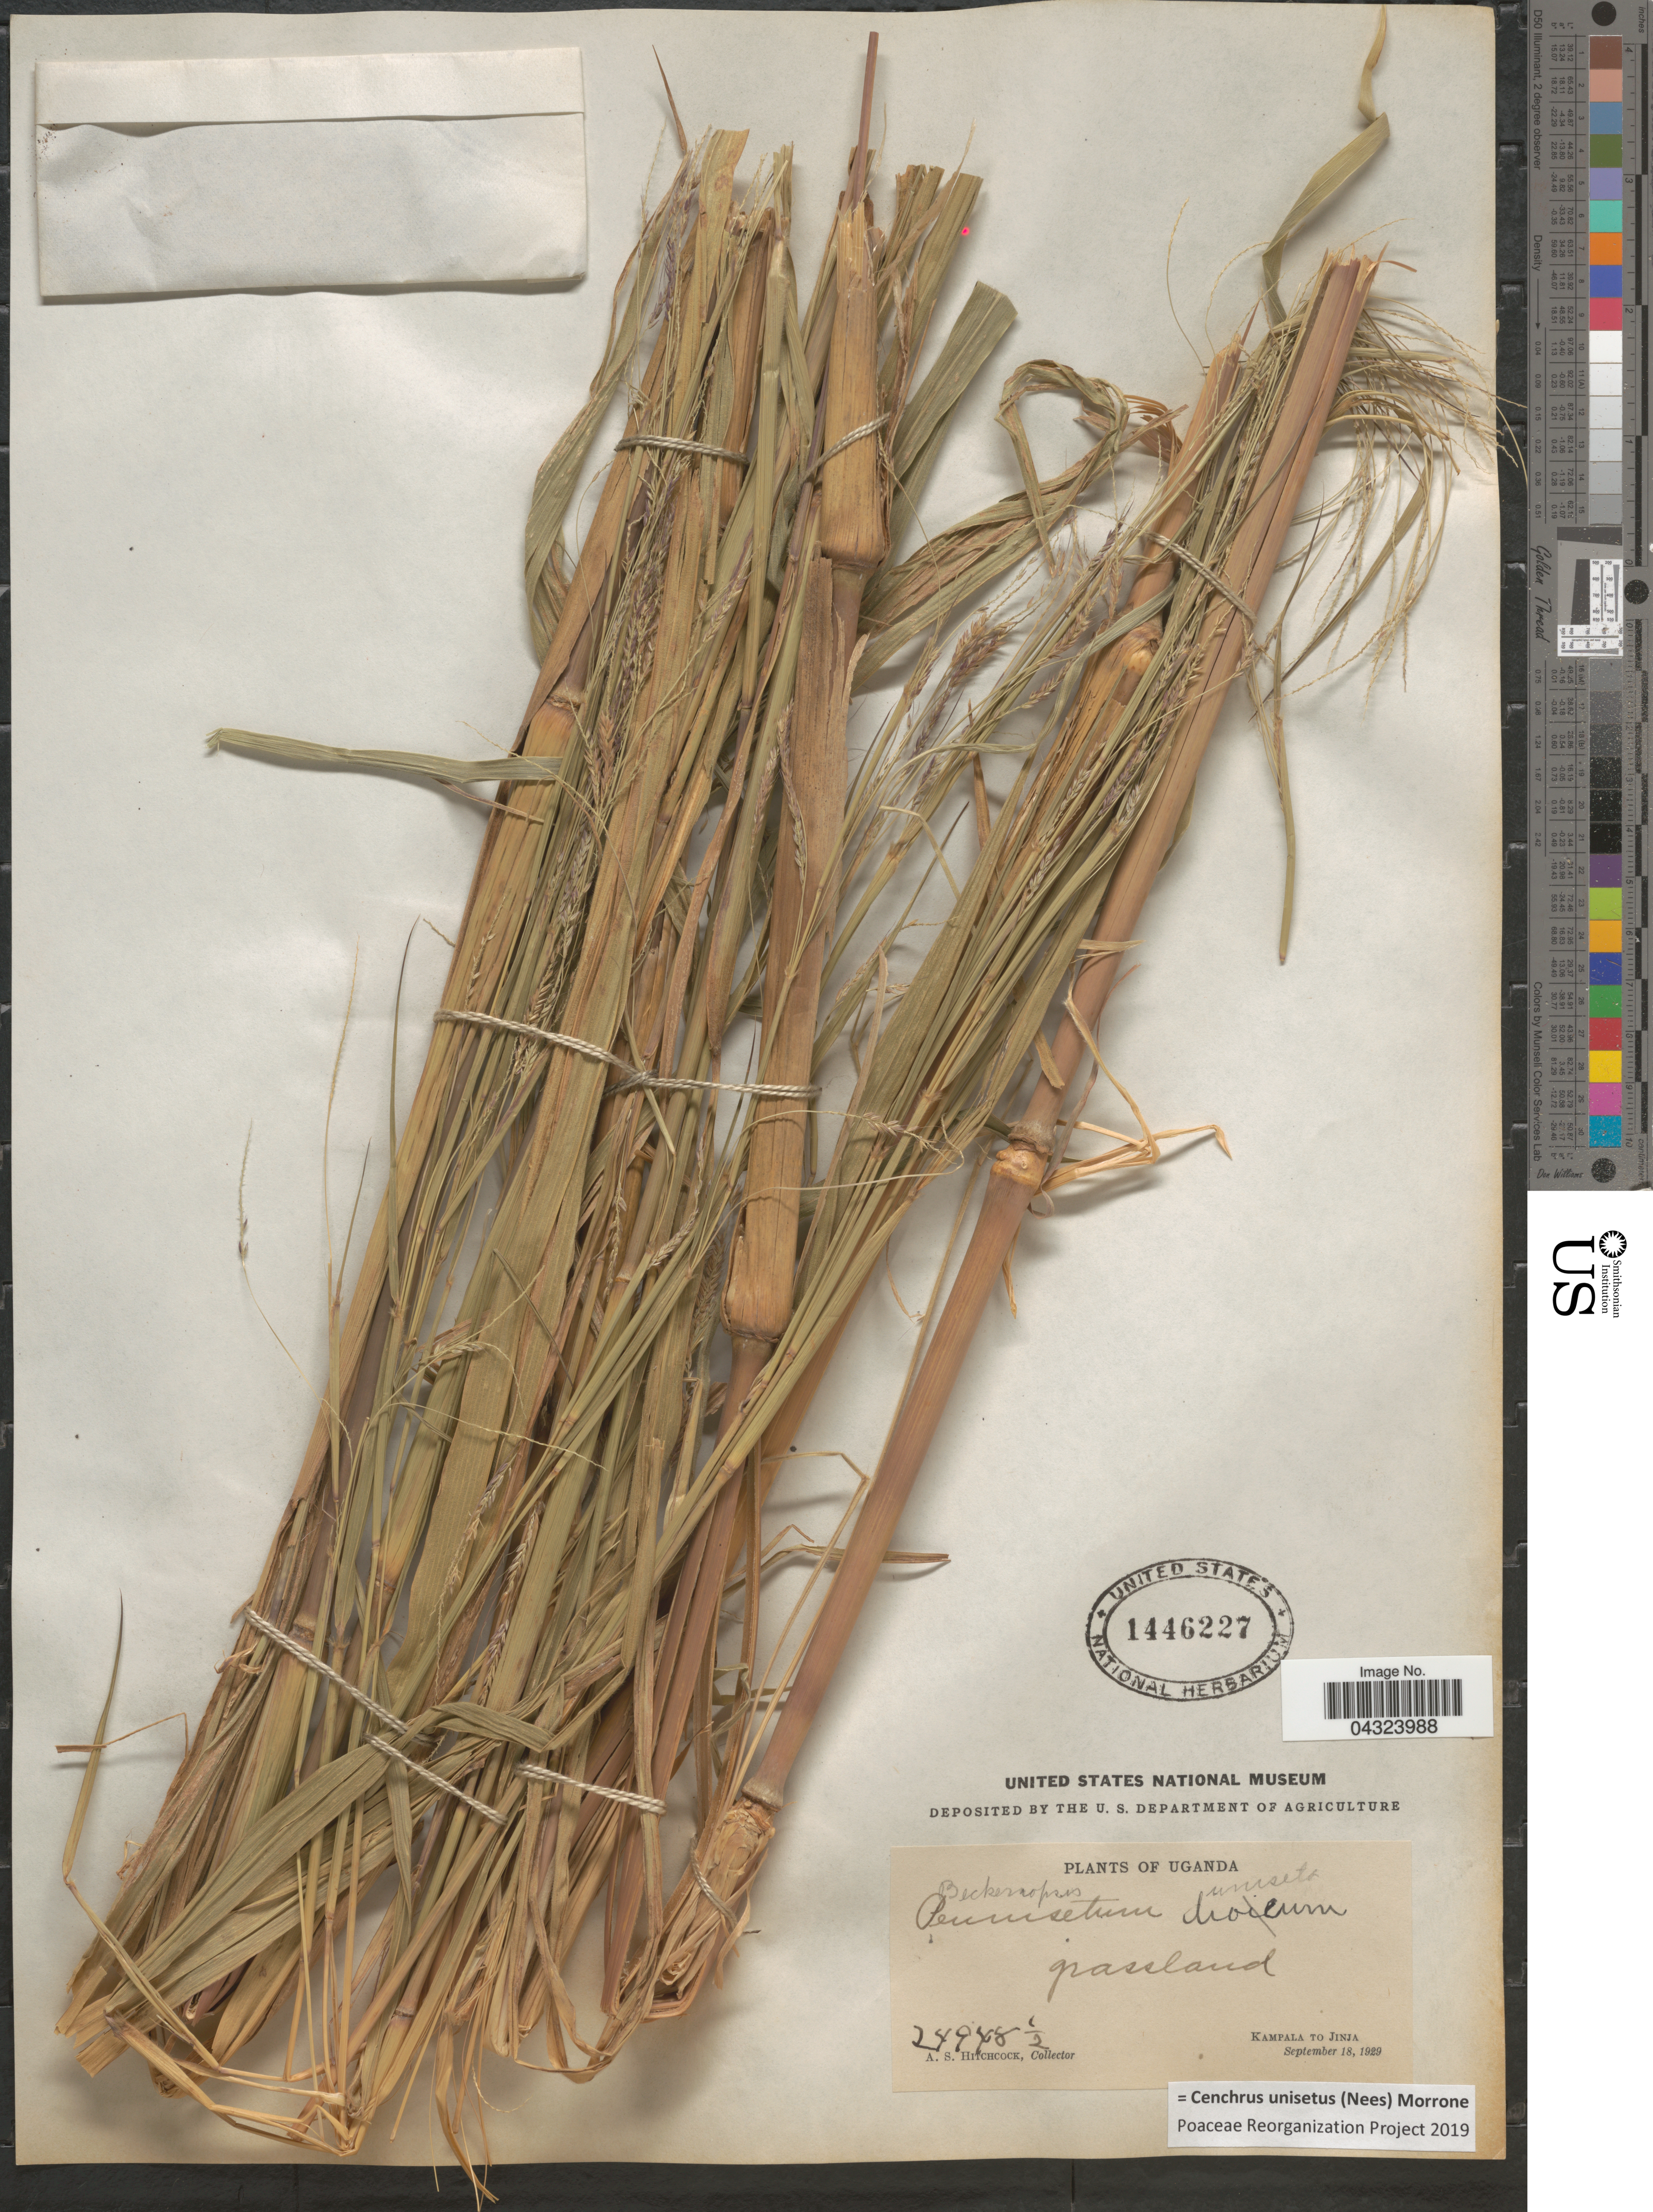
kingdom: Plantae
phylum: Tracheophyta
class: Liliopsida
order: Poales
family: Poaceae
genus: Cenchrus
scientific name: Cenchrus unisetus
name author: (Nees) Morrone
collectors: A. S. Hitchcock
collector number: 24948½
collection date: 1929-09-18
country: Uganda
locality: Kampala to Jinja.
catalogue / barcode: US 1446227